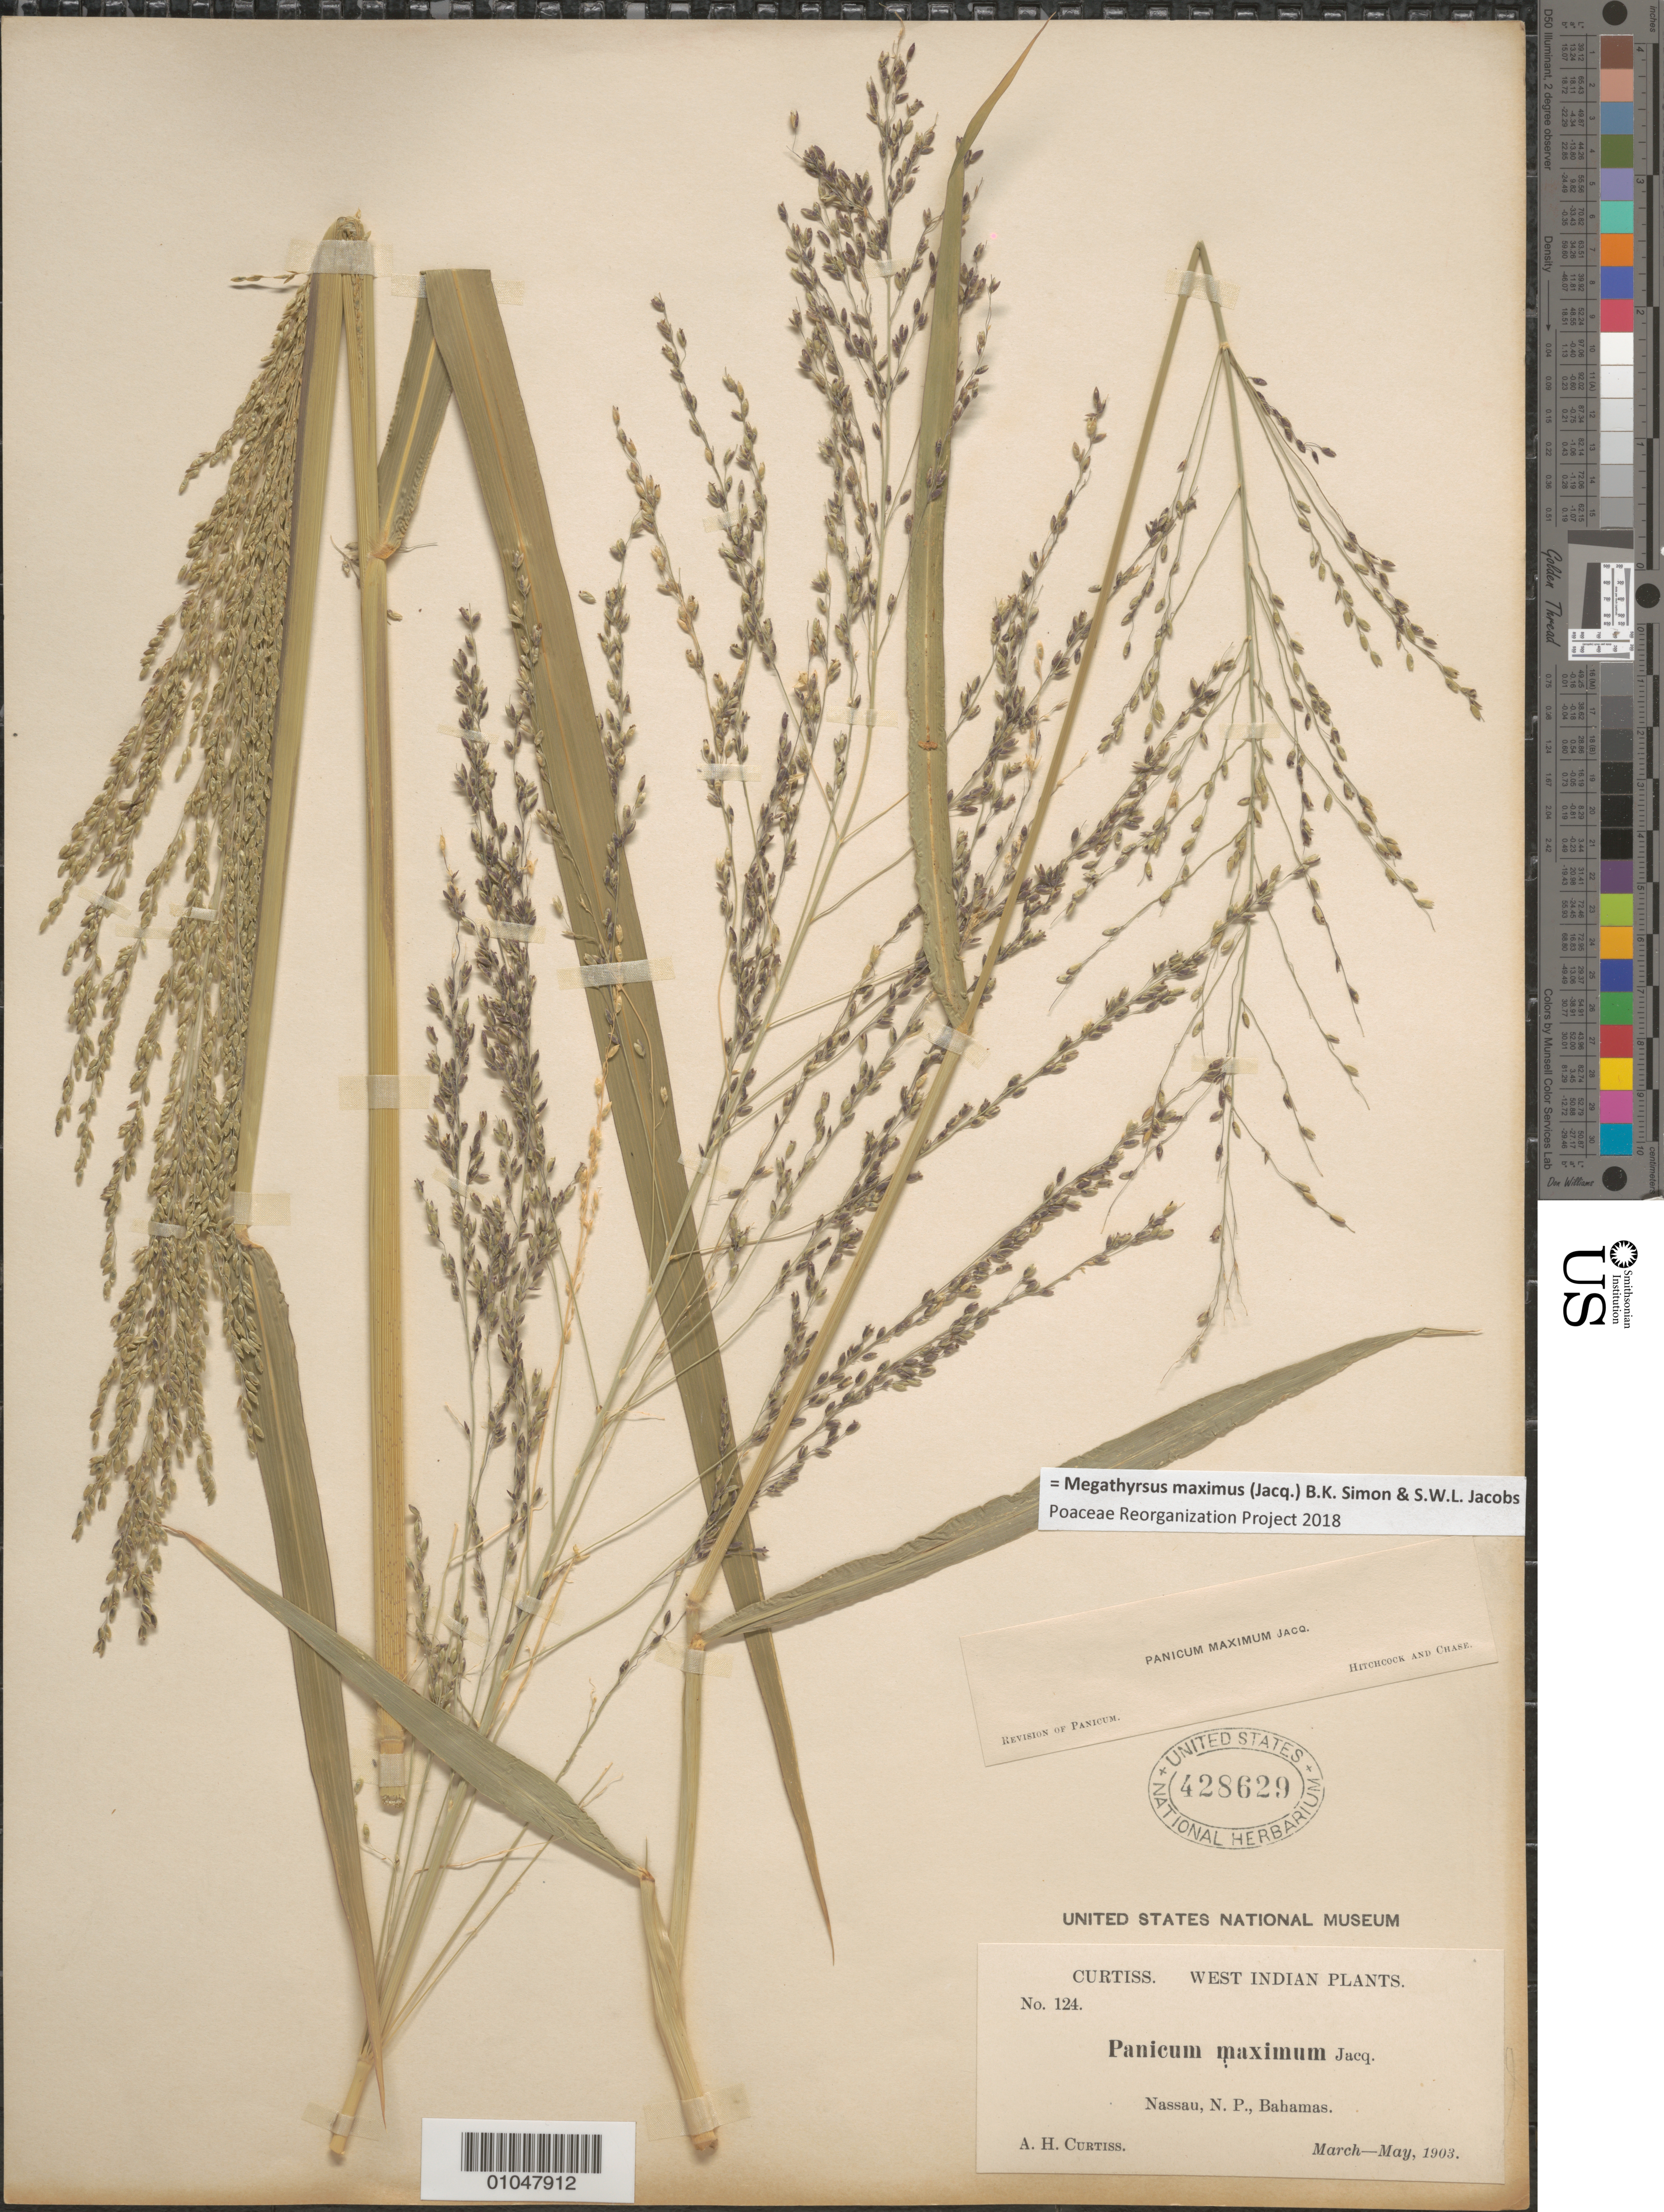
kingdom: Plantae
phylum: Tracheophyta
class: Liliopsida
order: Poales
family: Poaceae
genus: Panicum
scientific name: Panicum maximum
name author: Jacq.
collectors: A. H. Curtiss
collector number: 124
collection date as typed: Mar 1903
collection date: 1903-03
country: Bahamas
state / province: New Providence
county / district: Nassau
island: New Providence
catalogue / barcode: US 428629